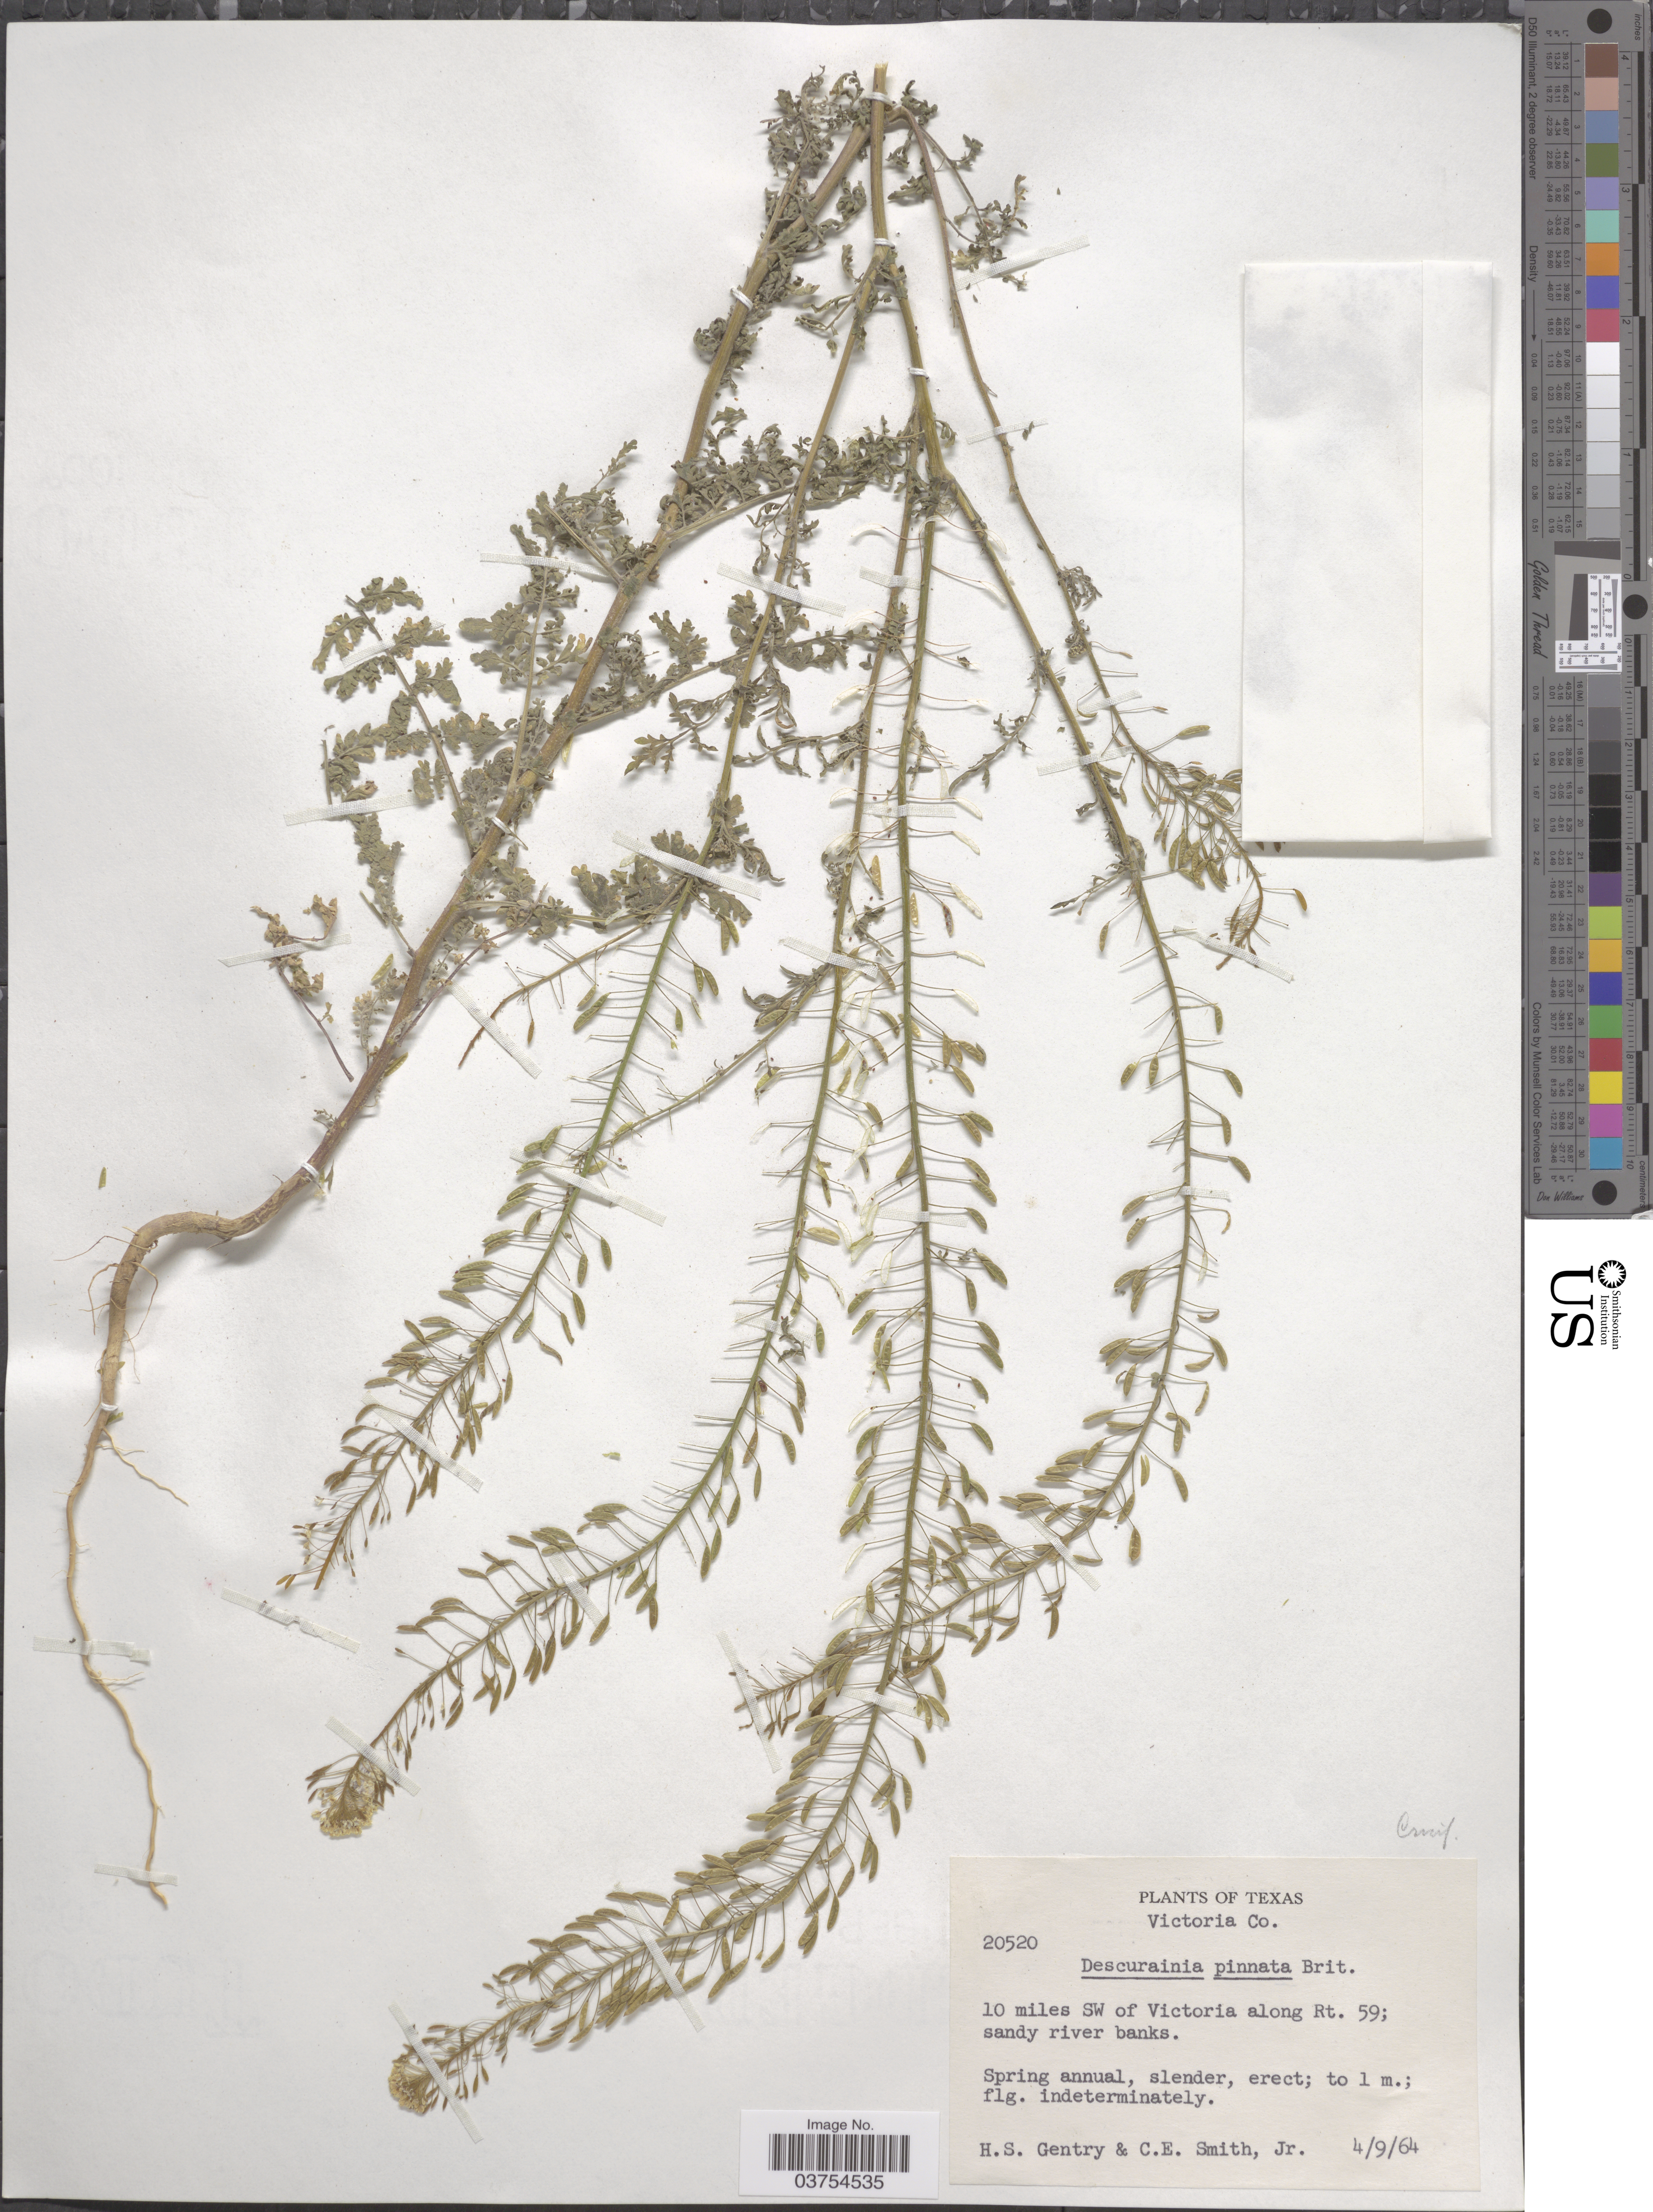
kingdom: Plantae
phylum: Tracheophyta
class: Magnoliopsida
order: Brassicales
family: Brassicaceae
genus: Descurainia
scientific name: Descurainia pinnata subsp. typica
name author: (C.A. Mey.) Detling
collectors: H. S. Gentry & C. E. Smith Jr.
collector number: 20520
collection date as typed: Transcribed d/m/y: 9/4/64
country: United States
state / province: Texas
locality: Victoria Co. 10 miles SW of Victoria along Rt. 59.